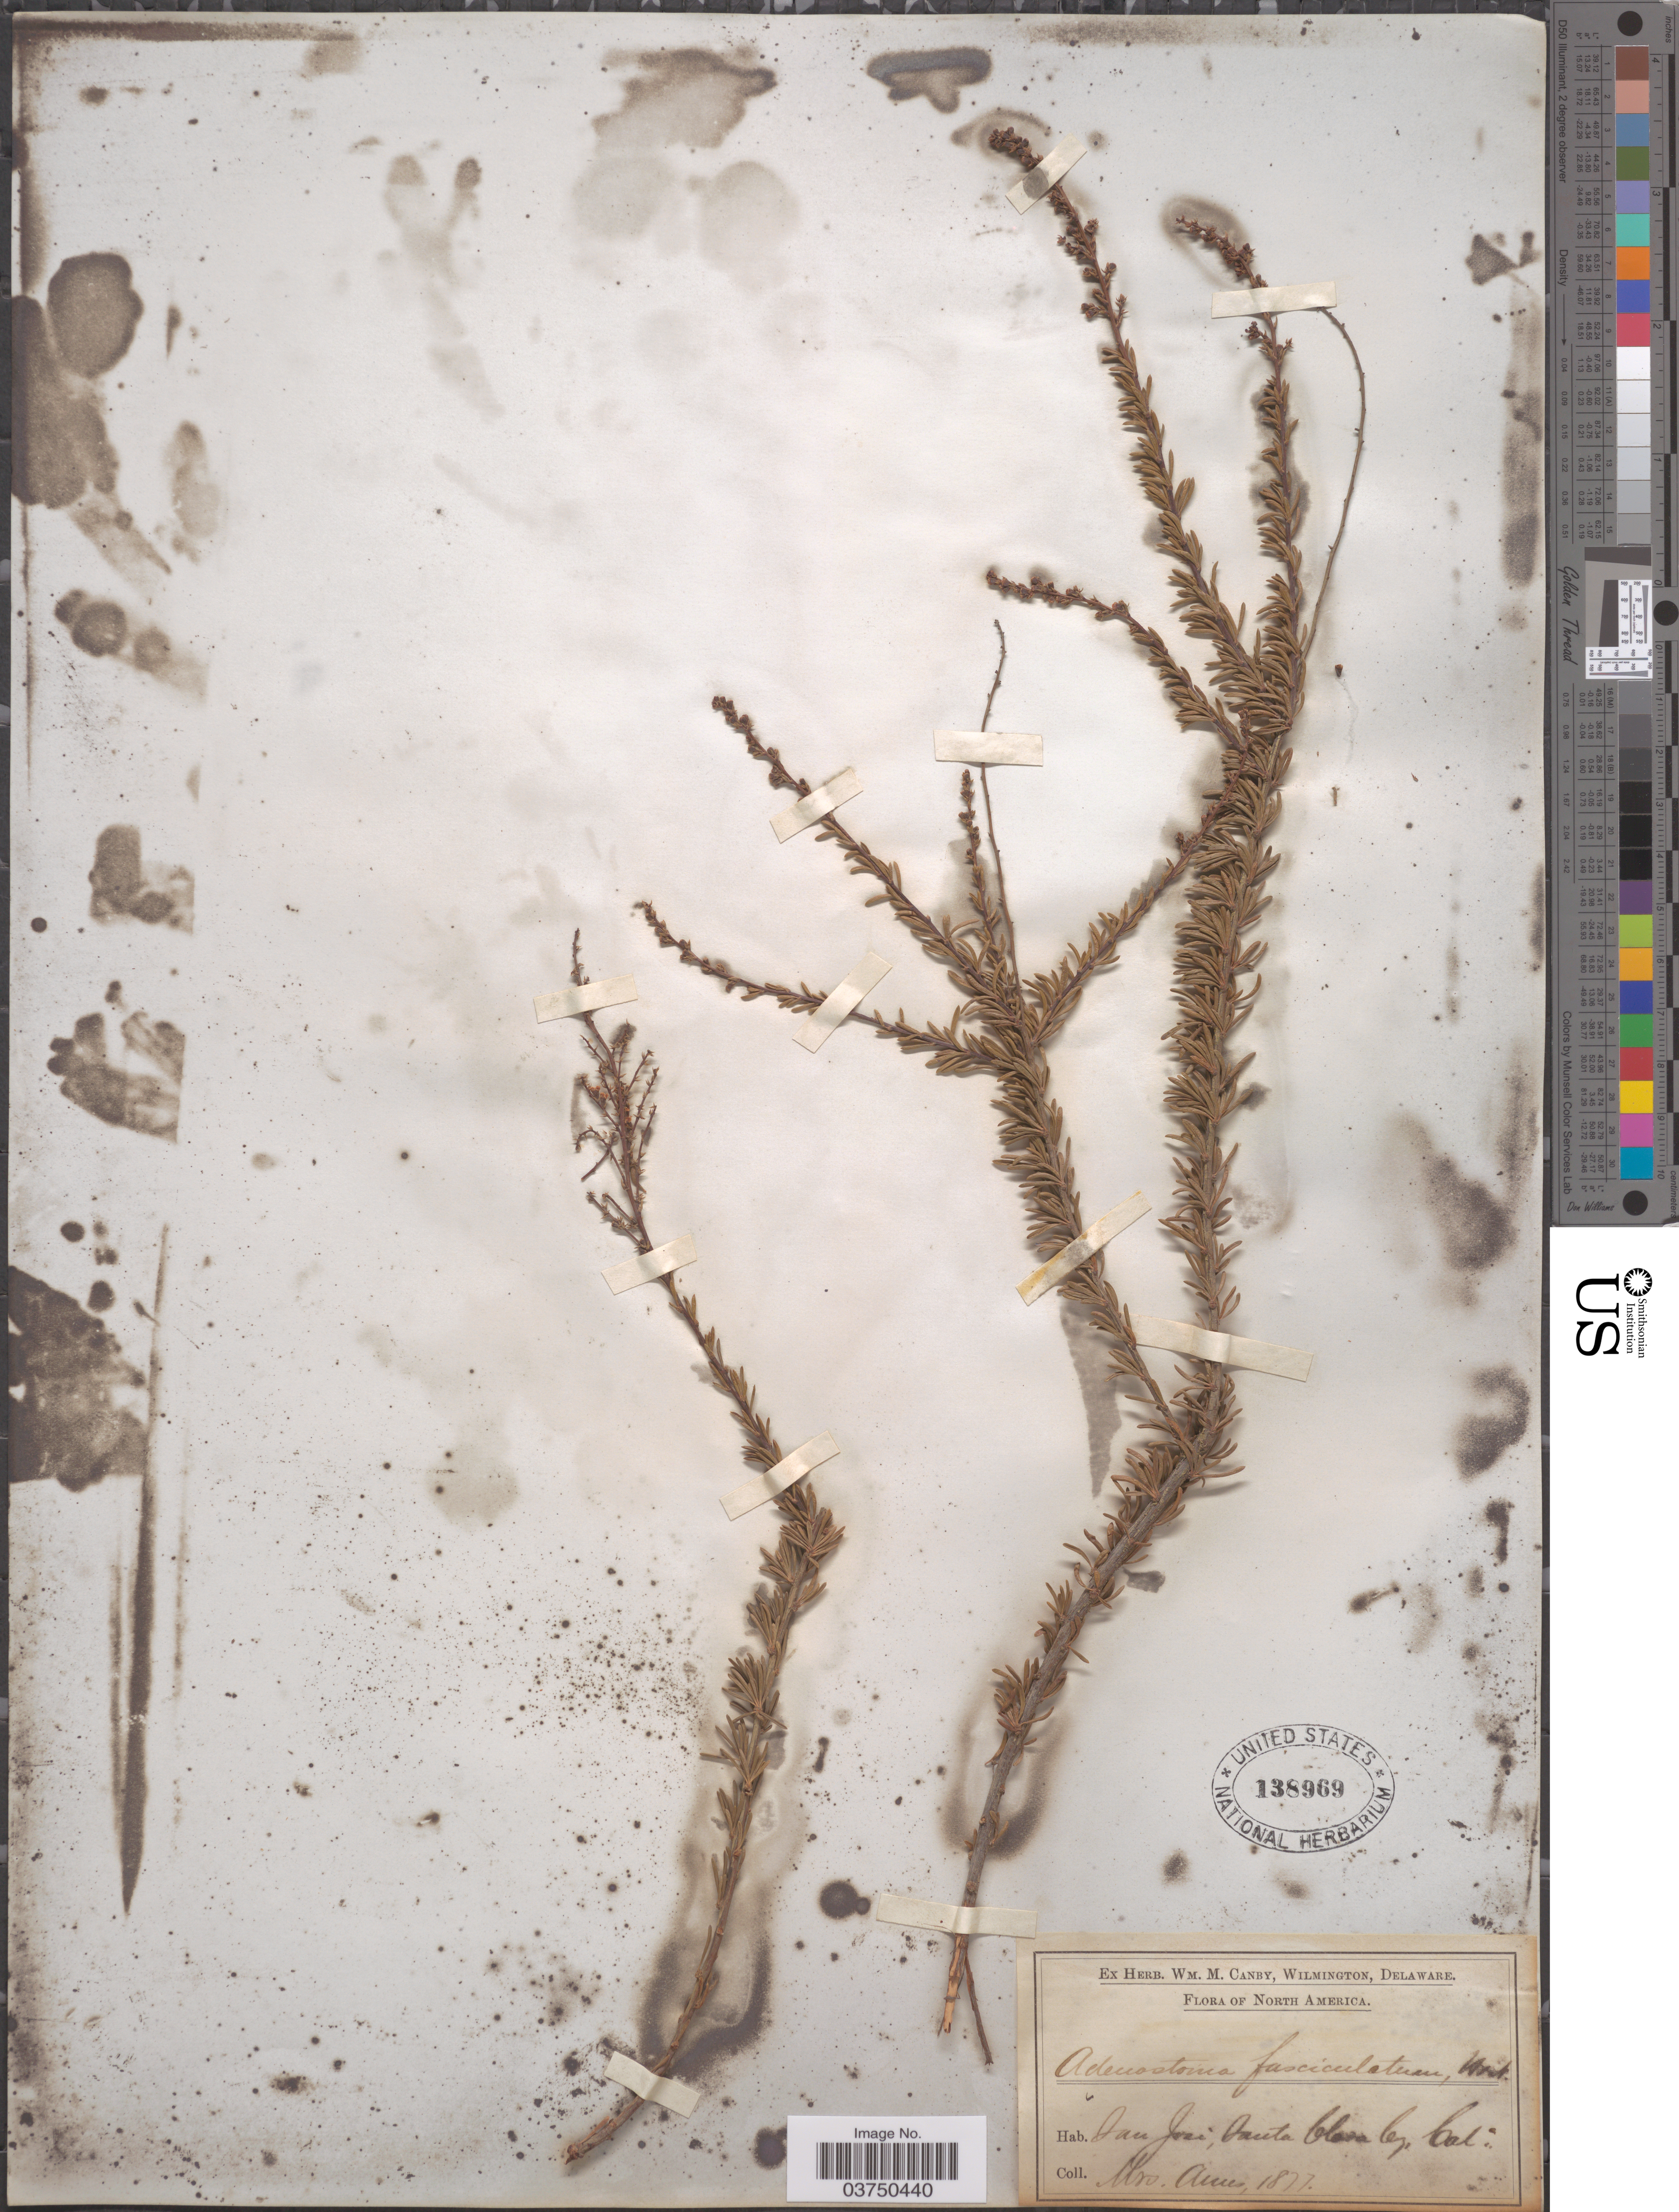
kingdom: Plantae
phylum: Tracheophyta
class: Magnoliopsida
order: Rosales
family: Rosaceae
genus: Adenostoma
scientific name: Adenostoma fasciculatum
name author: Hook. & Arn.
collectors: -- Ames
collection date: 1877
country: United States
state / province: California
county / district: Santa Clara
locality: San Jose, Santa Clara Co.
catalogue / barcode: US 138969